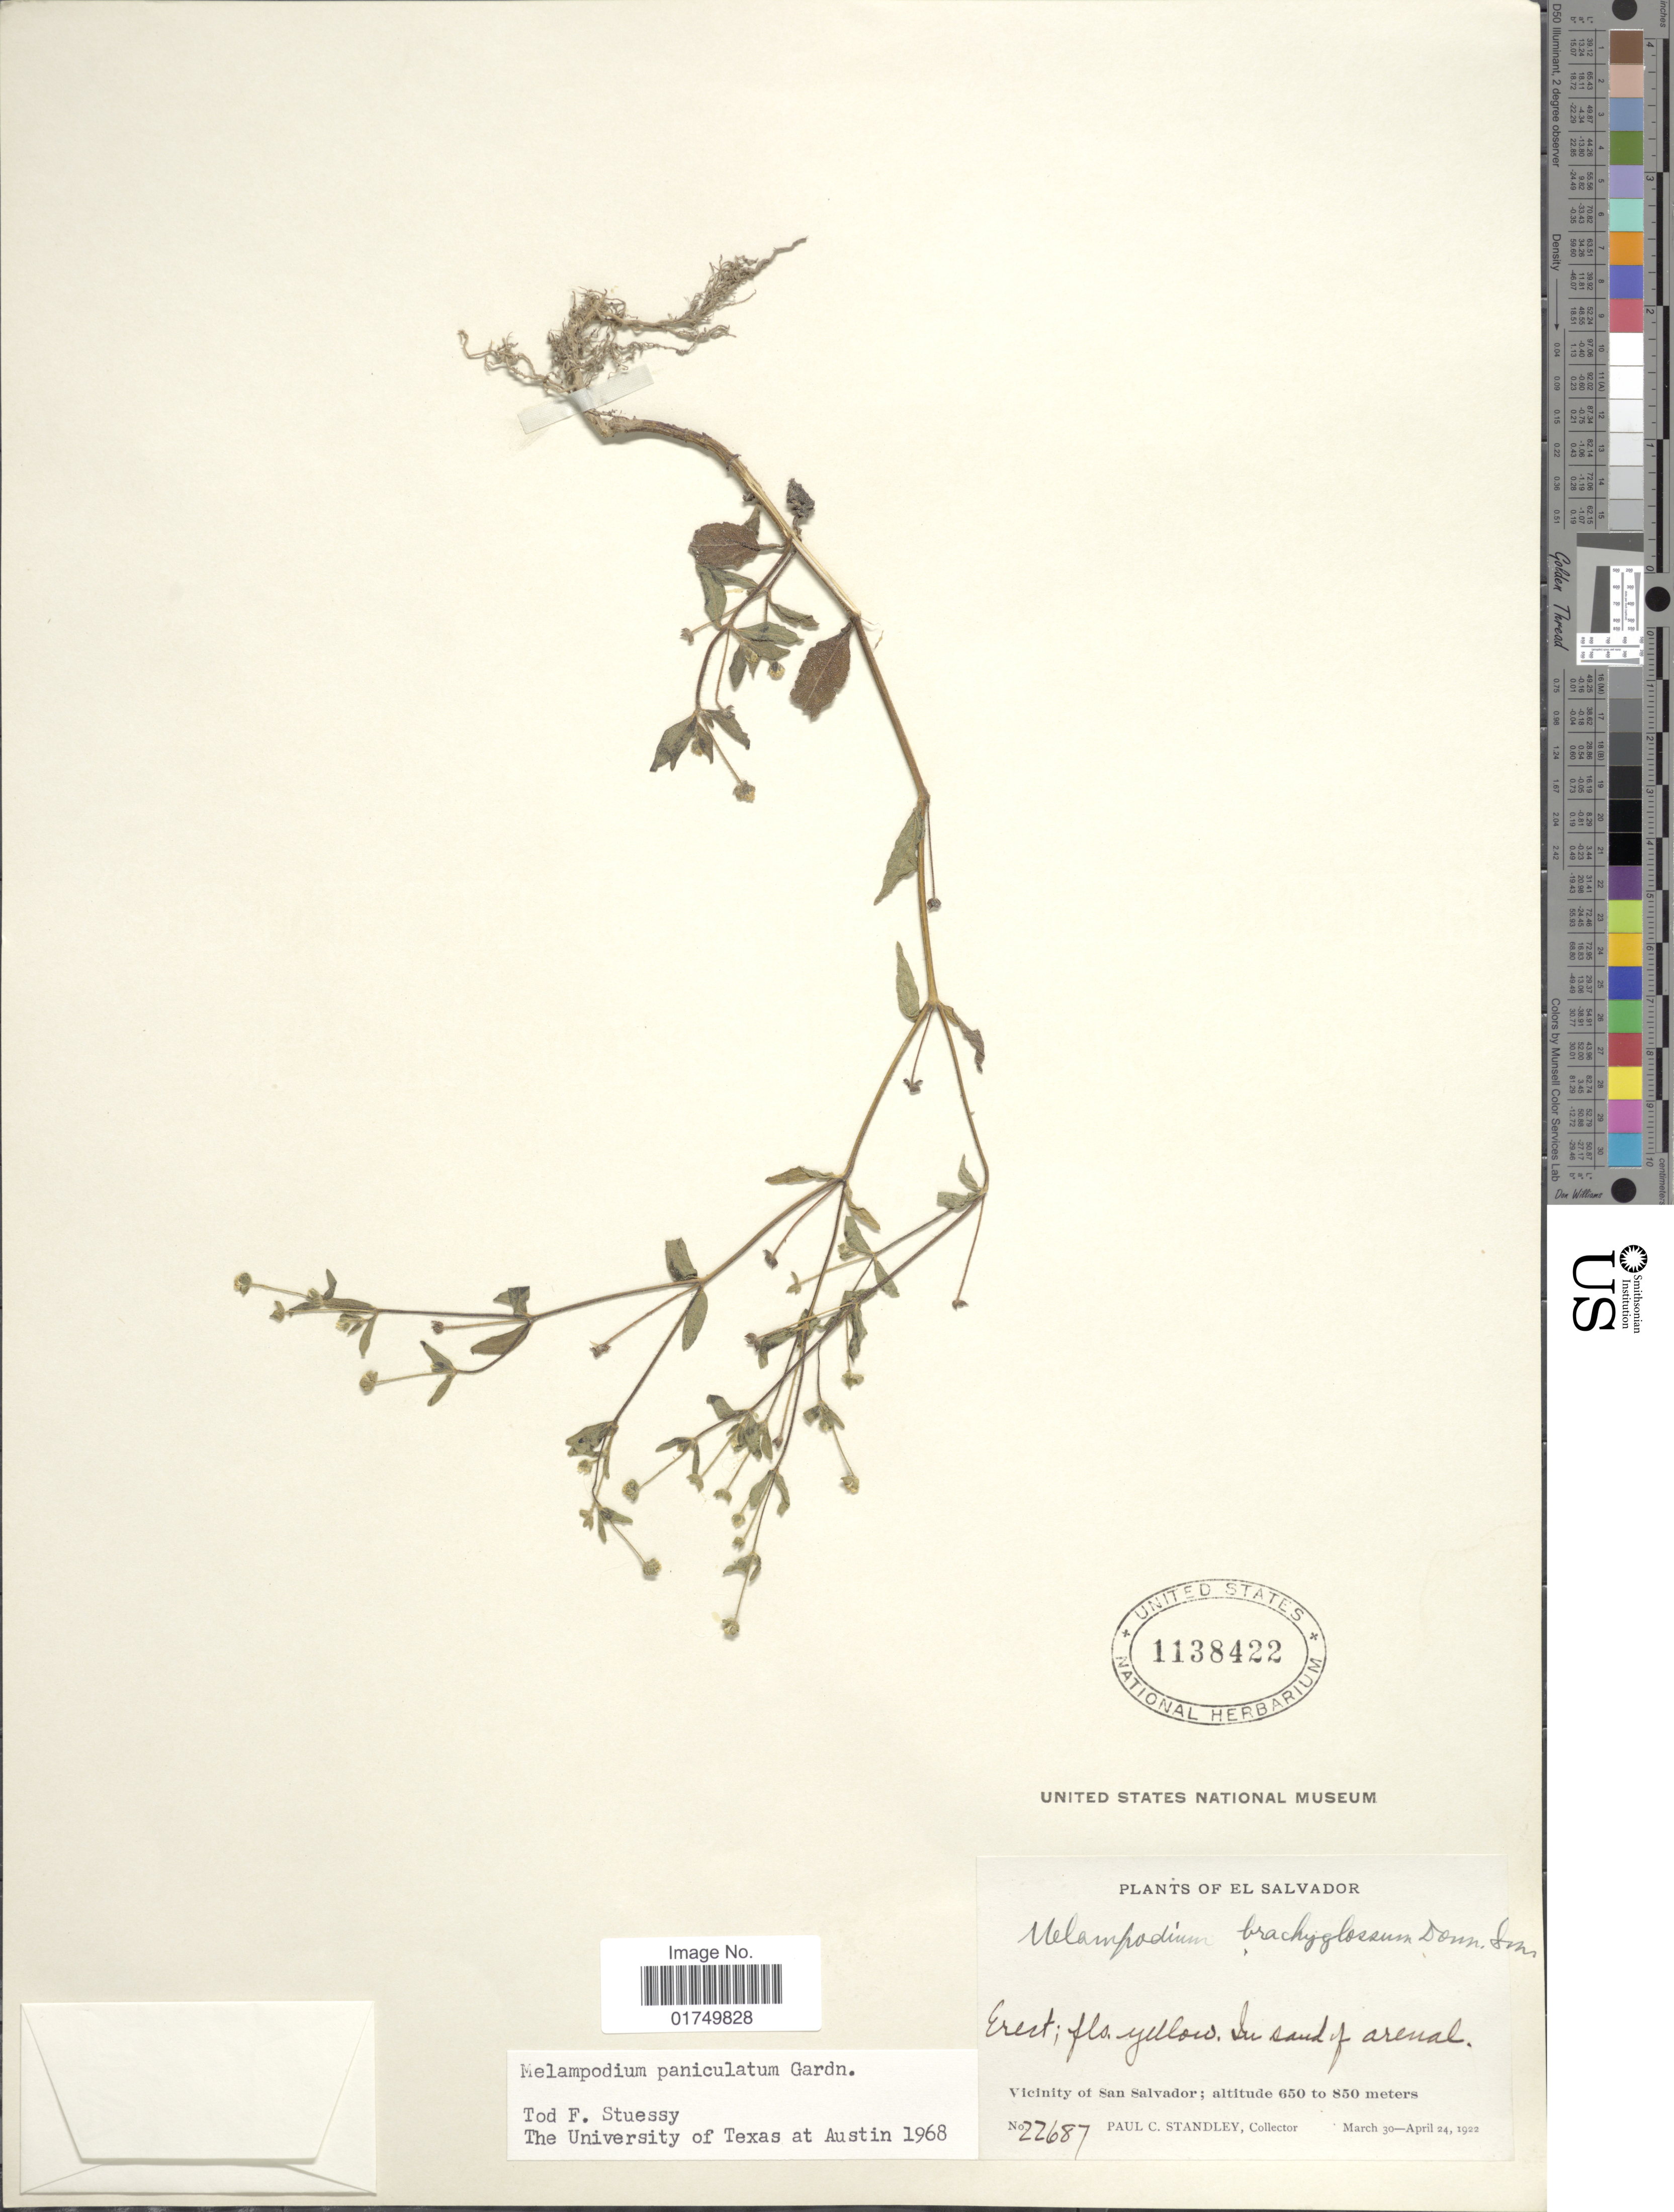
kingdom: Plantae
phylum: Tracheophyta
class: Magnoliopsida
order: Asterales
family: Asteraceae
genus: Melampodium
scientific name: Melampodium paniculatum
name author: Gardner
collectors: P. C. Standley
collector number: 22687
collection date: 1922-03-30/1922-04-24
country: El Salvador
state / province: San Salvador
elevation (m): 650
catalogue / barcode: US 1138422